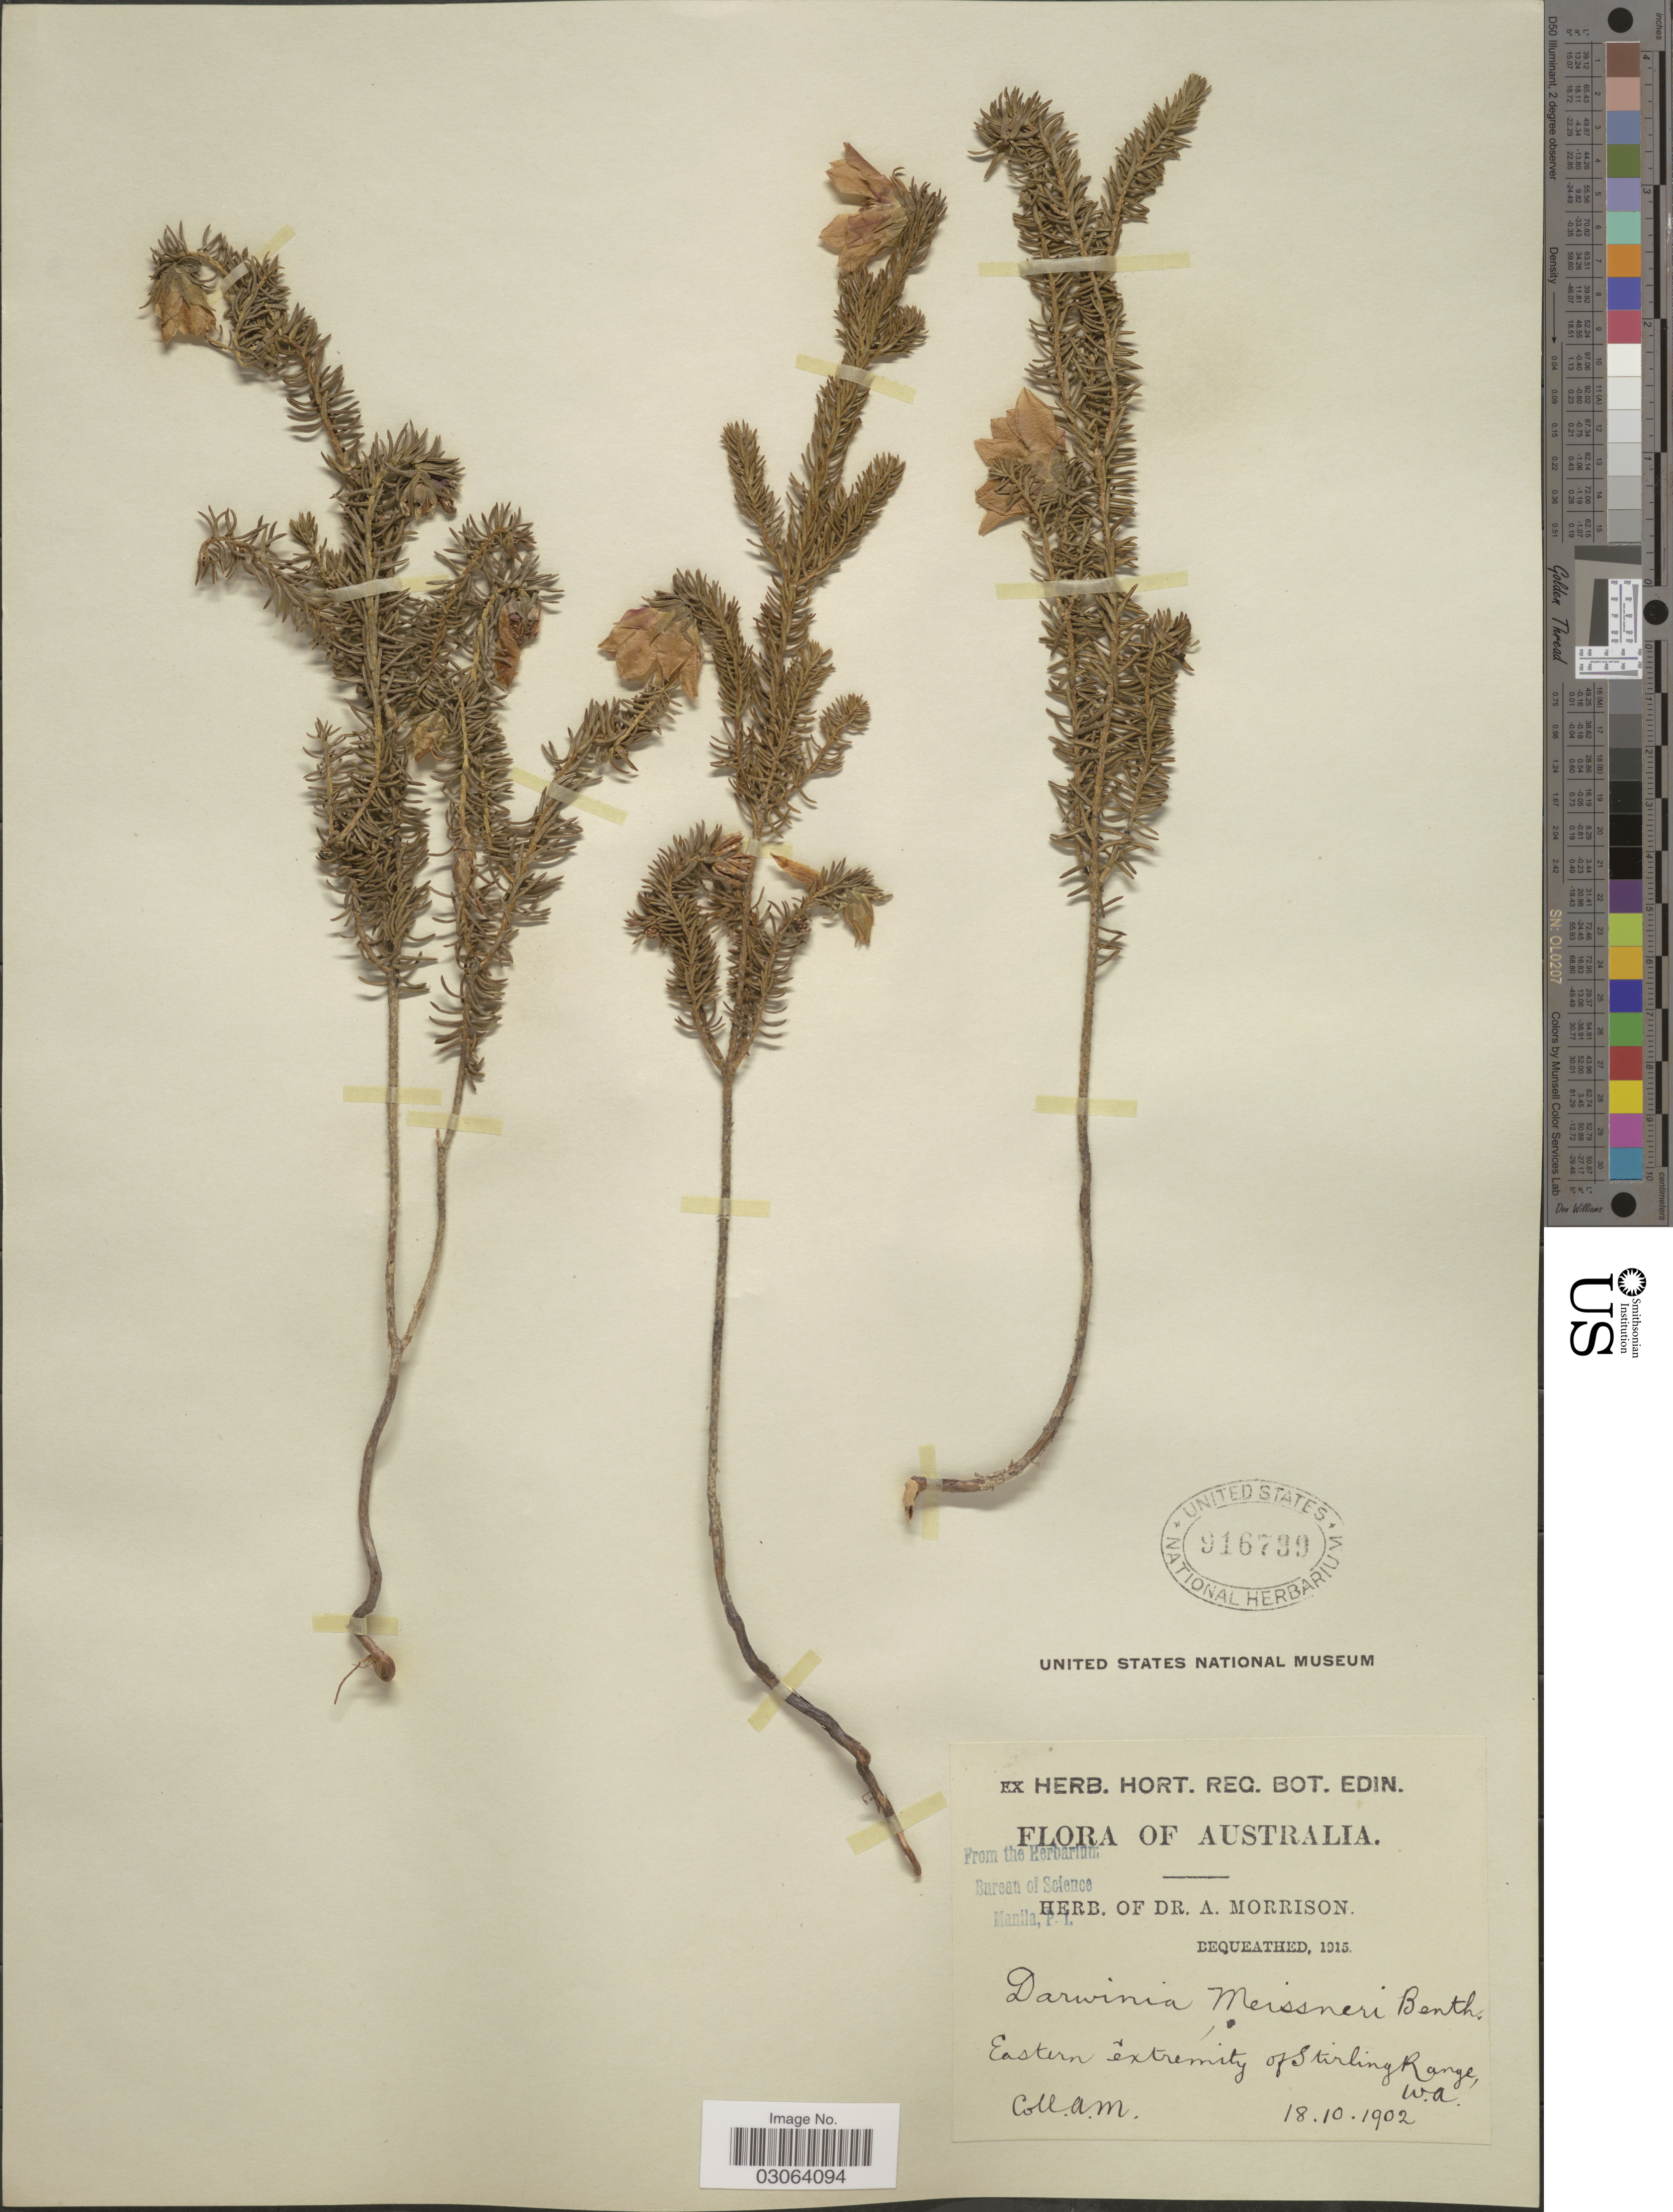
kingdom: Plantae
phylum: Tracheophyta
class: Magnoliopsida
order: Myrtales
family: Myrtaceae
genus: Darwinia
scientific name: Darwinia meisneri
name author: (Kippist) Benth.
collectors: A. Morrison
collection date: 1902-10-18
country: Australia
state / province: Western Australia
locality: Eastern extremity of Stirling Range, W.A.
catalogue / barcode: US 916799